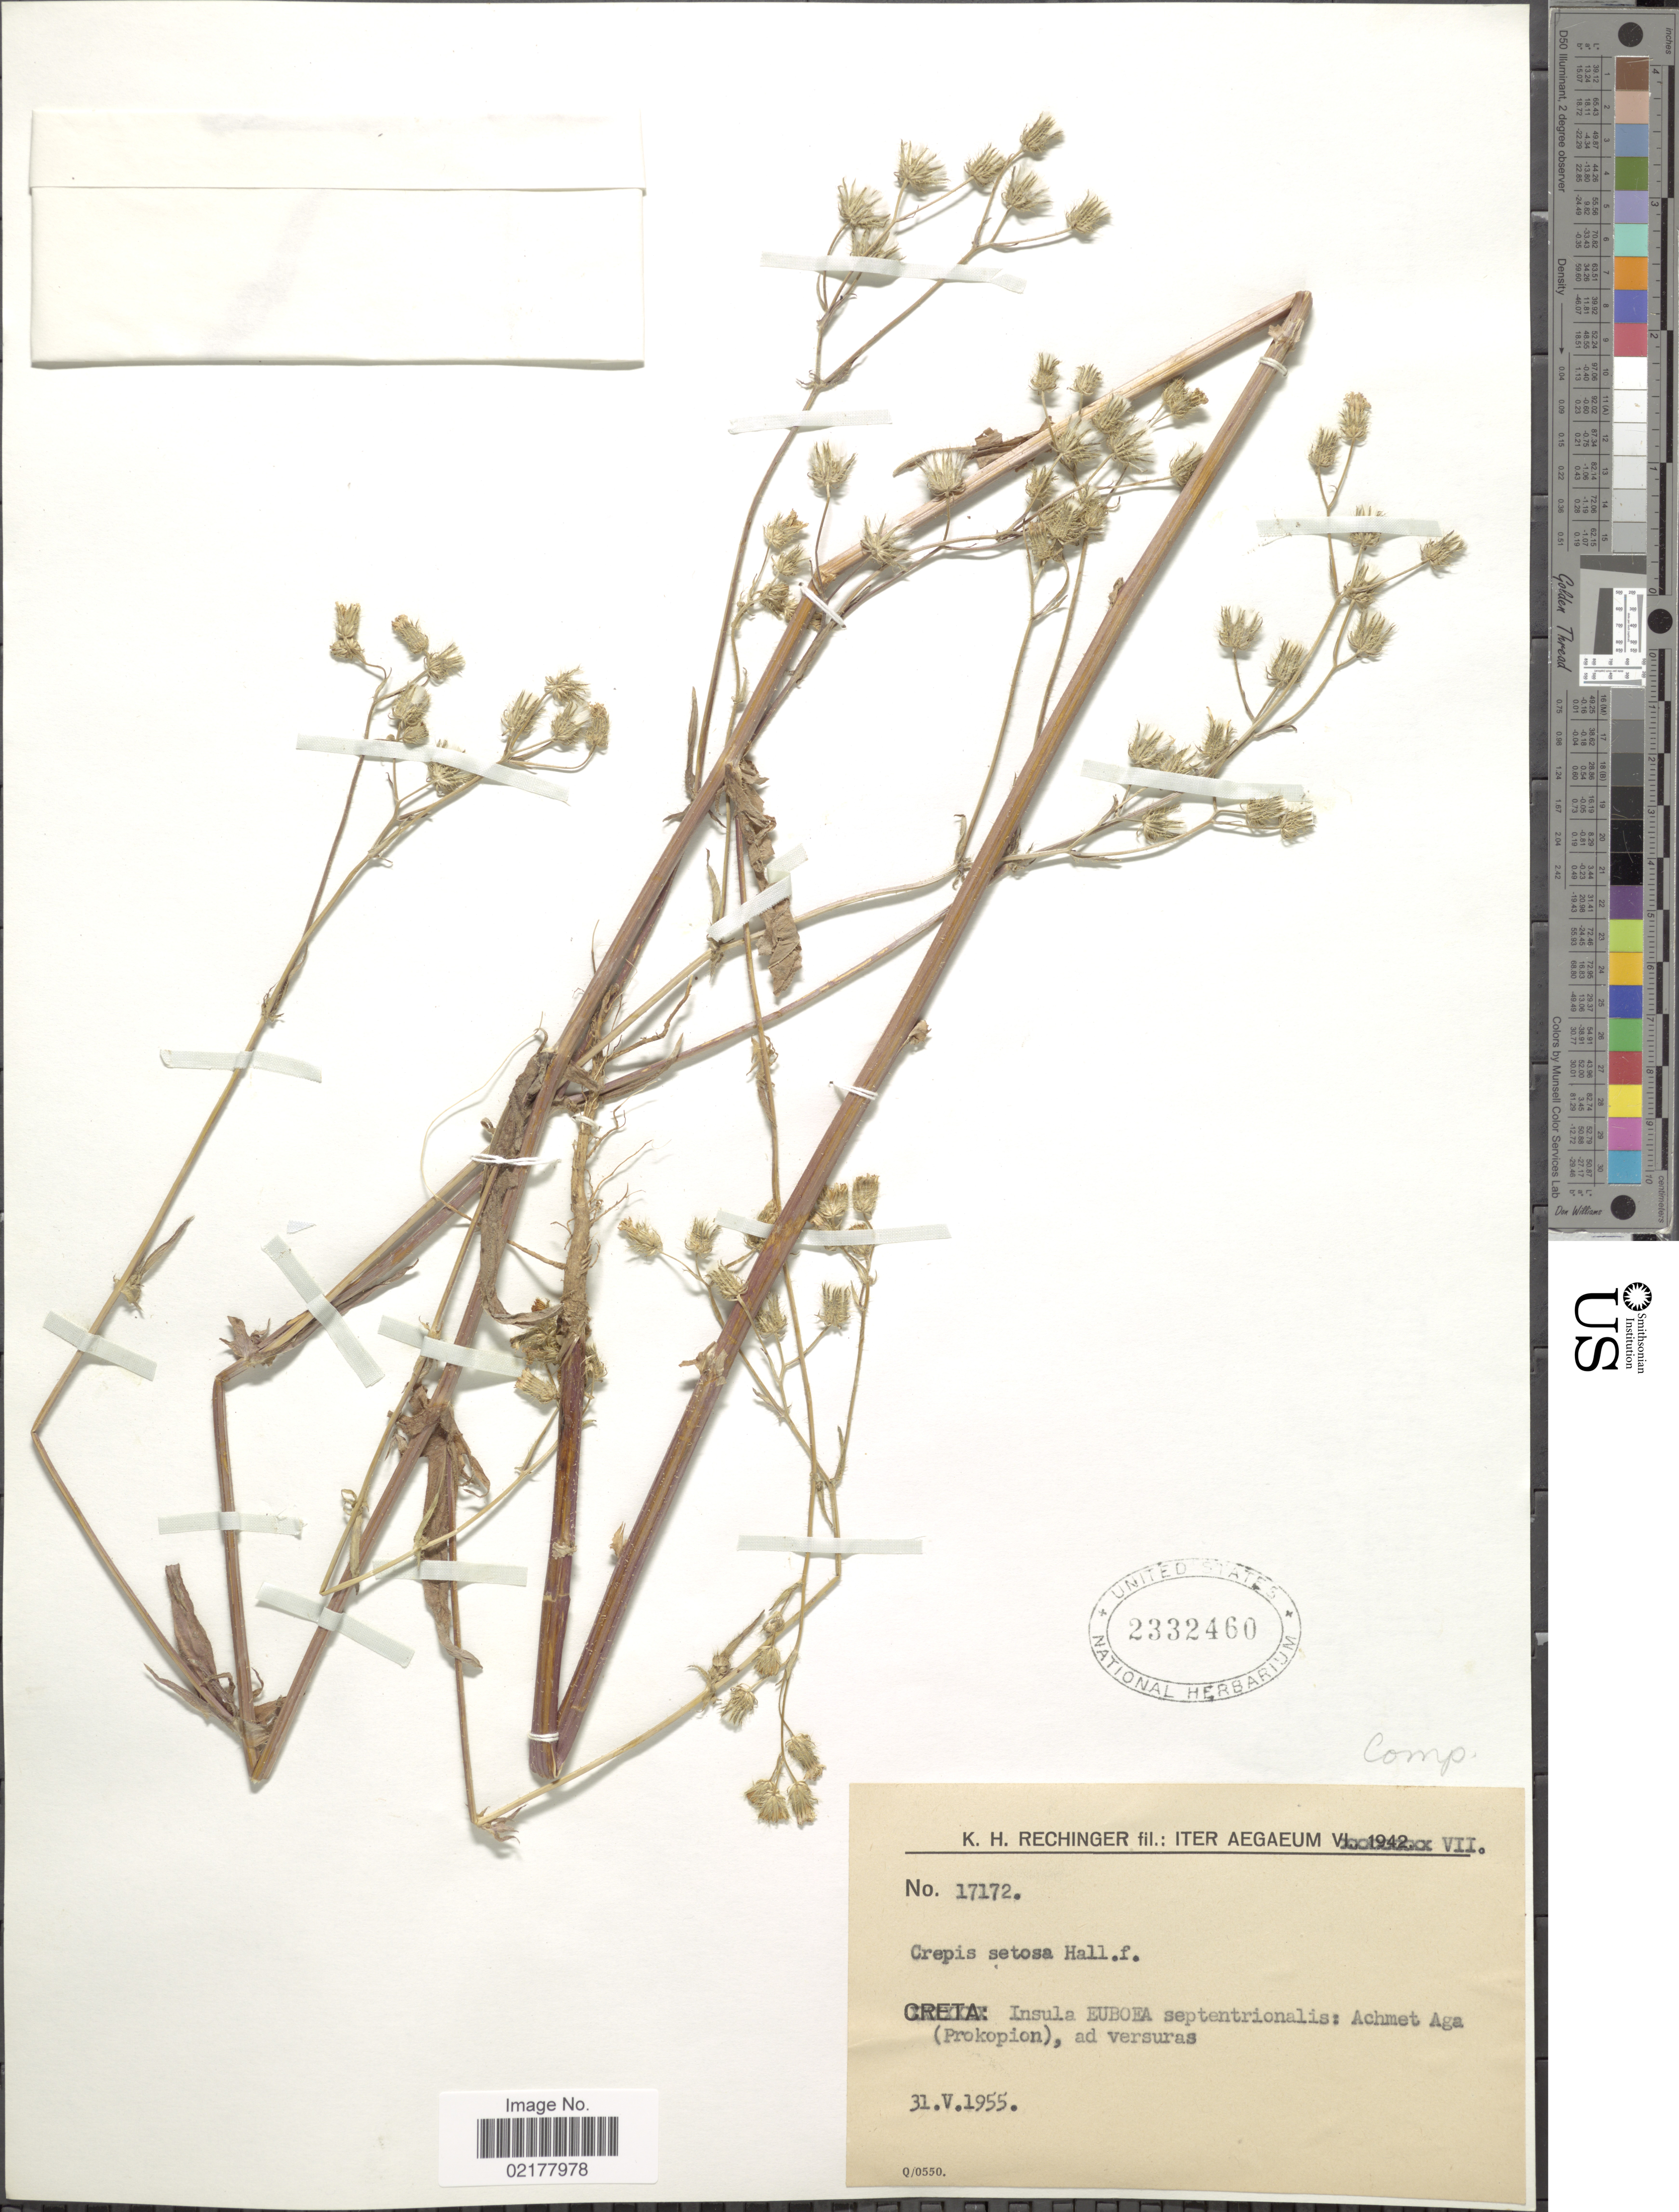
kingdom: Plantae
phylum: Tracheophyta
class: Magnoliopsida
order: Asterales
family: Asteraceae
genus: Crepis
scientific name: Crepis setosa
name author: Haller f.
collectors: K. H. Rechinger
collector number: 17172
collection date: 1955-05-31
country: Greece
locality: Aegaeum. Insula Euboea septentrionalis: Achmet Aga (Prokopion)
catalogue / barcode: US 2332460